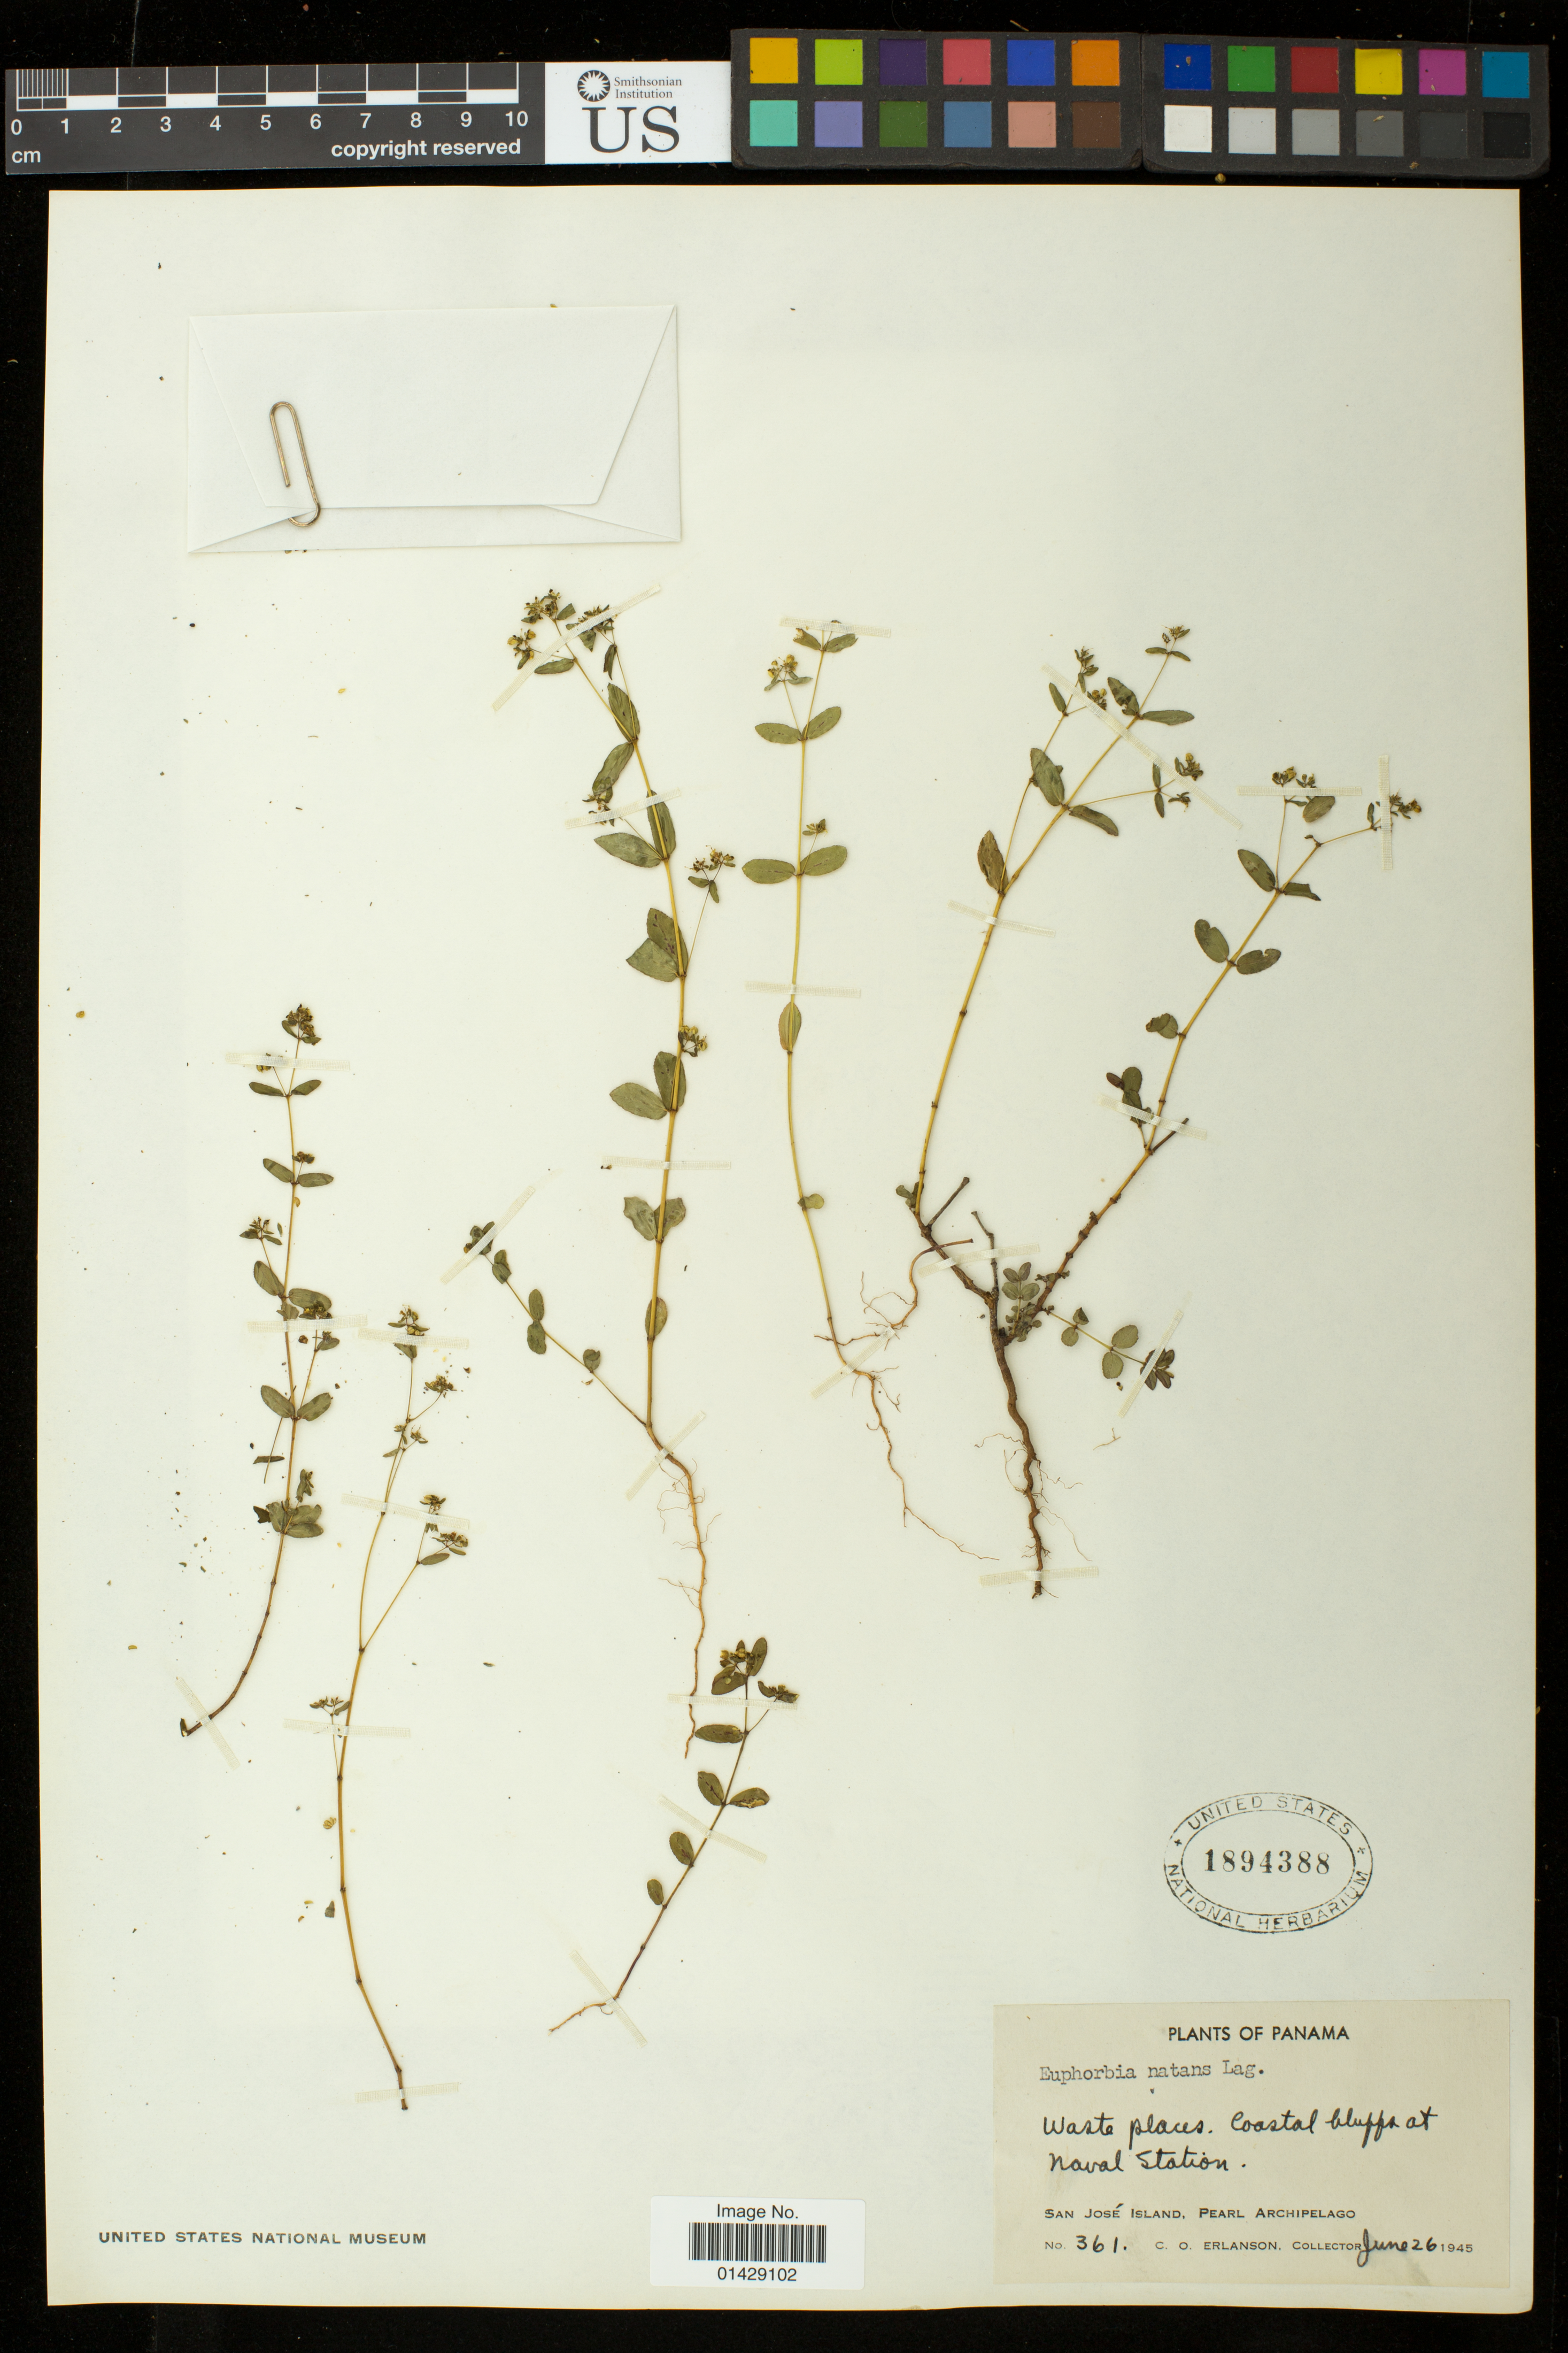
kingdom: Plantae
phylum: Tracheophyta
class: Magnoliopsida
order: Malpighiales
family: Euphorbiaceae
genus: Euphorbia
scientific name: Euphorbia hyssopifolia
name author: L.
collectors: C. O. Erlanson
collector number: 361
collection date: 1945-06-26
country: Panama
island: San Jose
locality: Waste places. Coastal bluffs at Naval Station. San Jose Island. Pearl Archipelago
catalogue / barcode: US 1894388